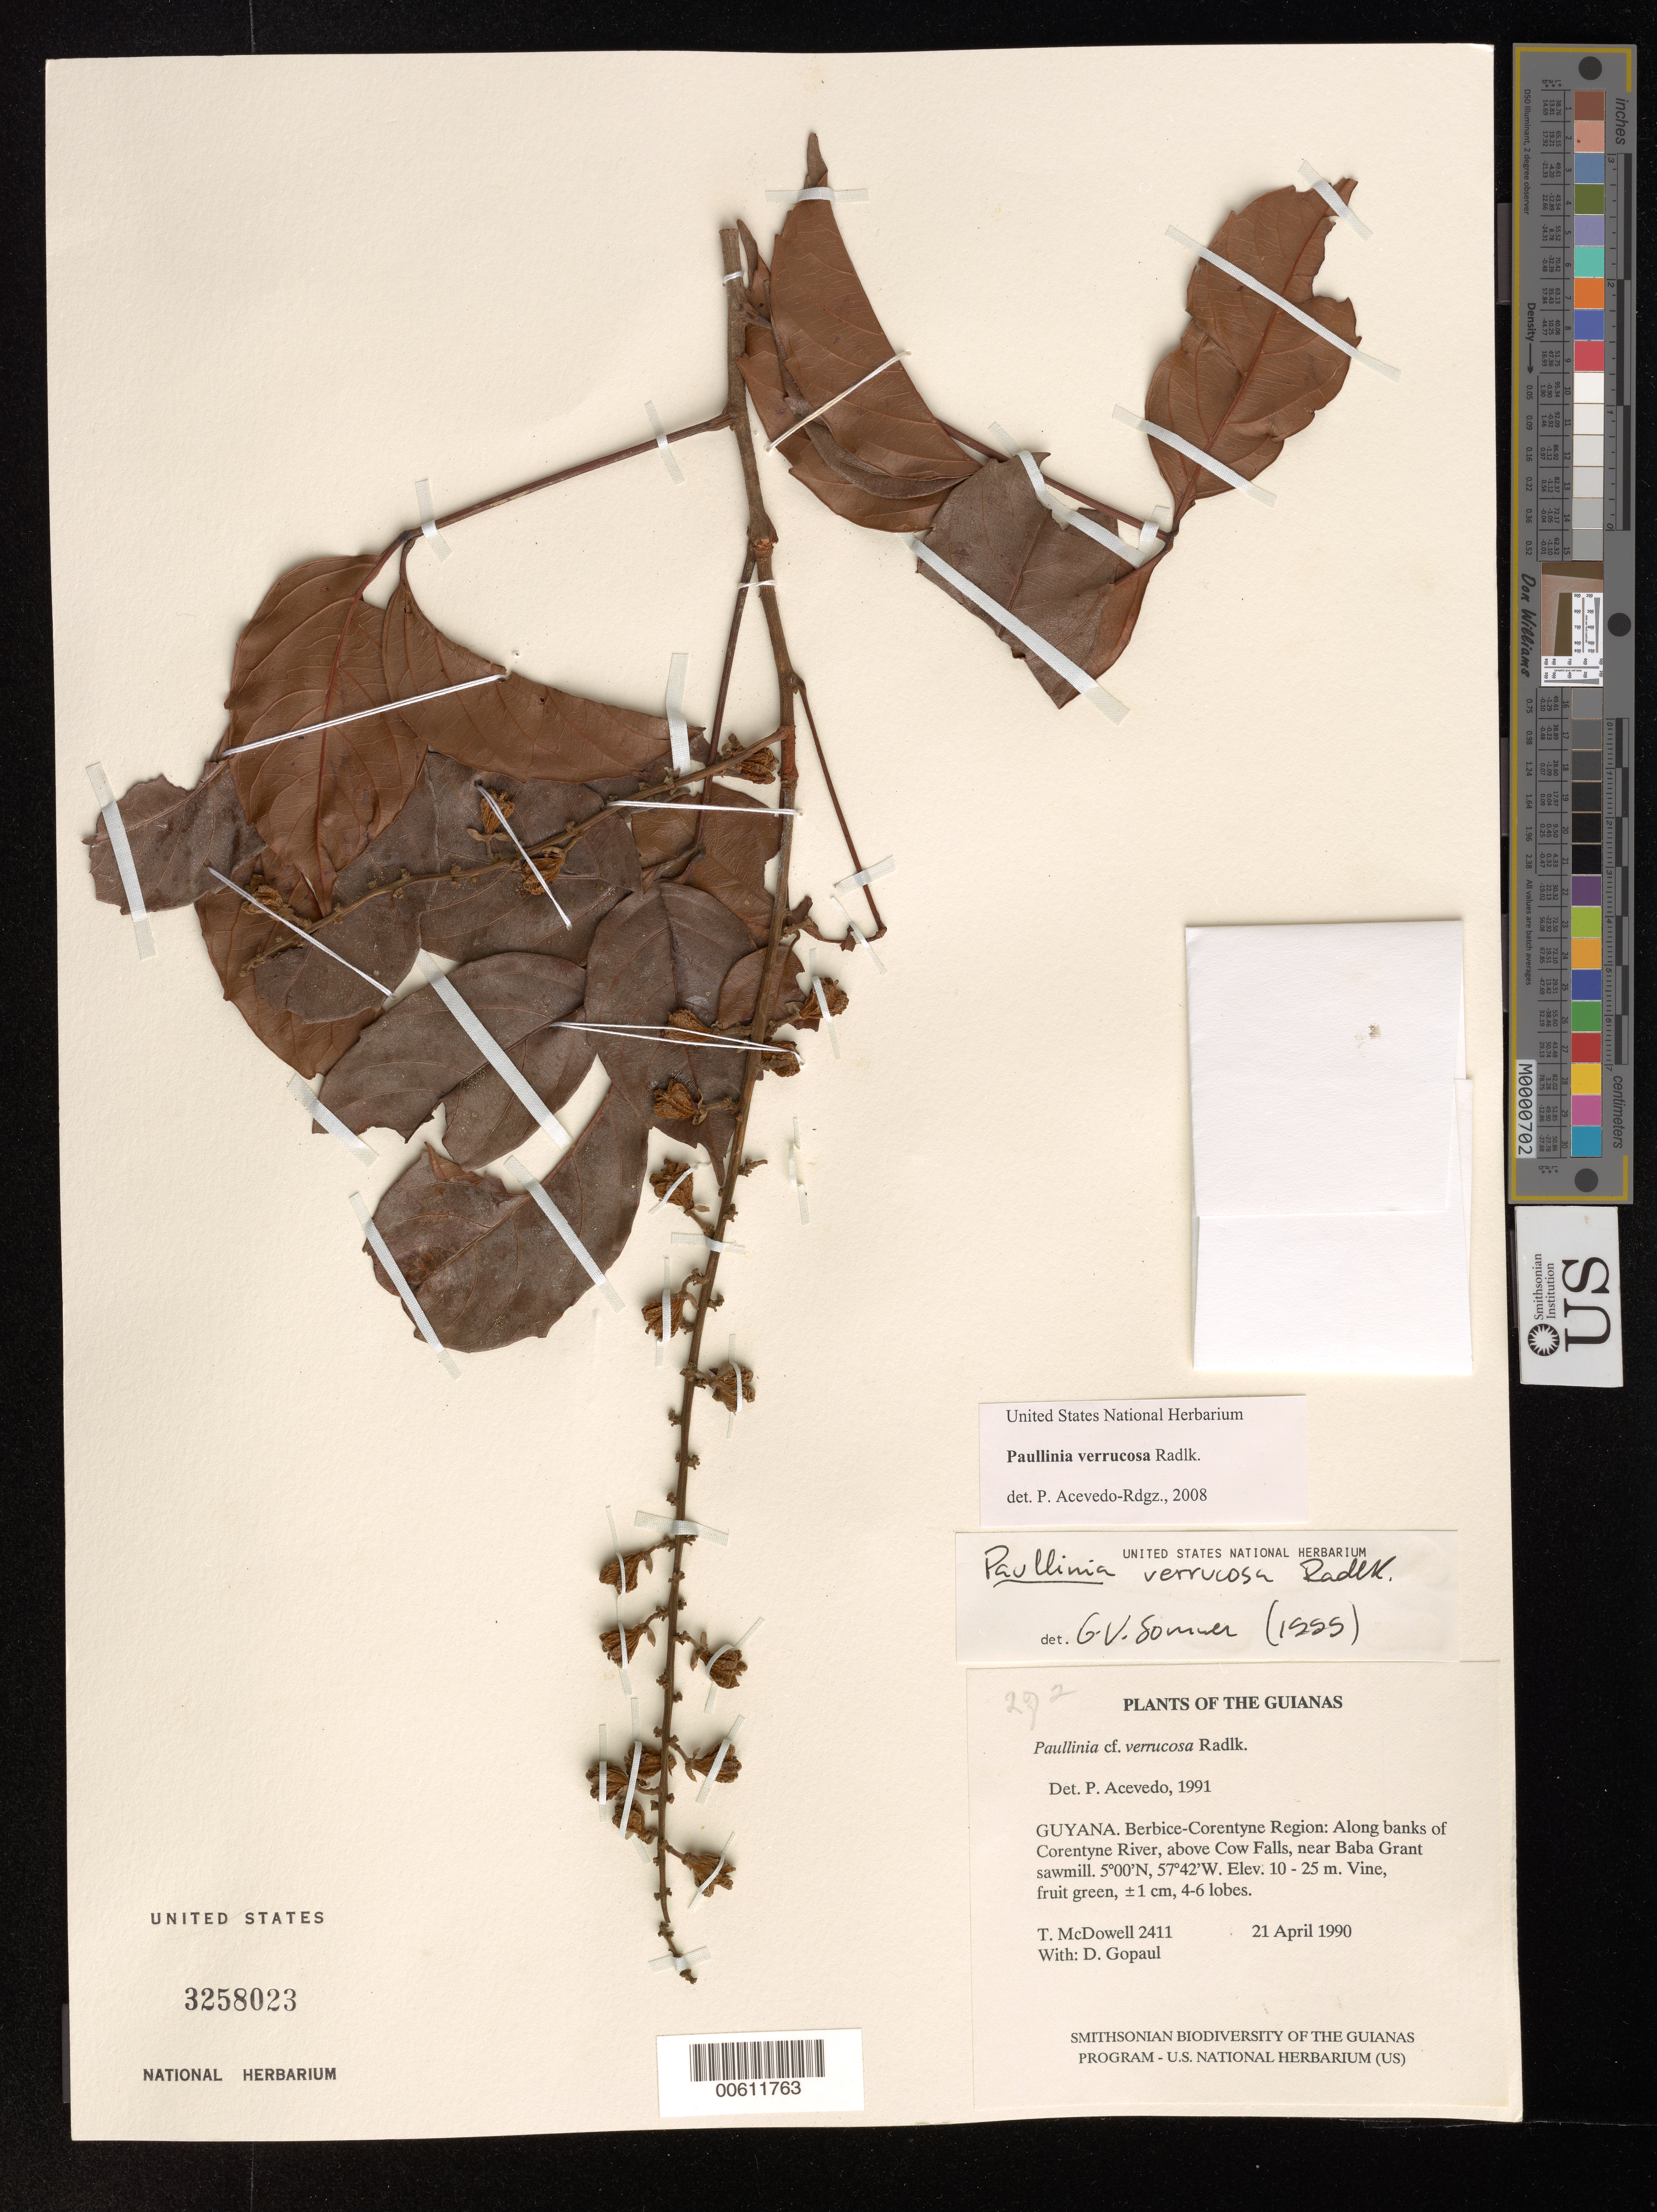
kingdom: Plantae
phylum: Tracheophyta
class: Magnoliopsida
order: Sapindales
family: Sapindaceae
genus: Paullinia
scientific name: Paullinia verrucosa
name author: Radlk.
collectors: T. McDowell & D. Gopaul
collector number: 2411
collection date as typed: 21 April 1990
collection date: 1990-04-21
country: Guyana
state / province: E. Berbice-Corentyne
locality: Corentyne River, above Cow Falls, near Baba Grant sawmill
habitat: Along banks of river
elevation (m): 10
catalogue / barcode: US 3258023